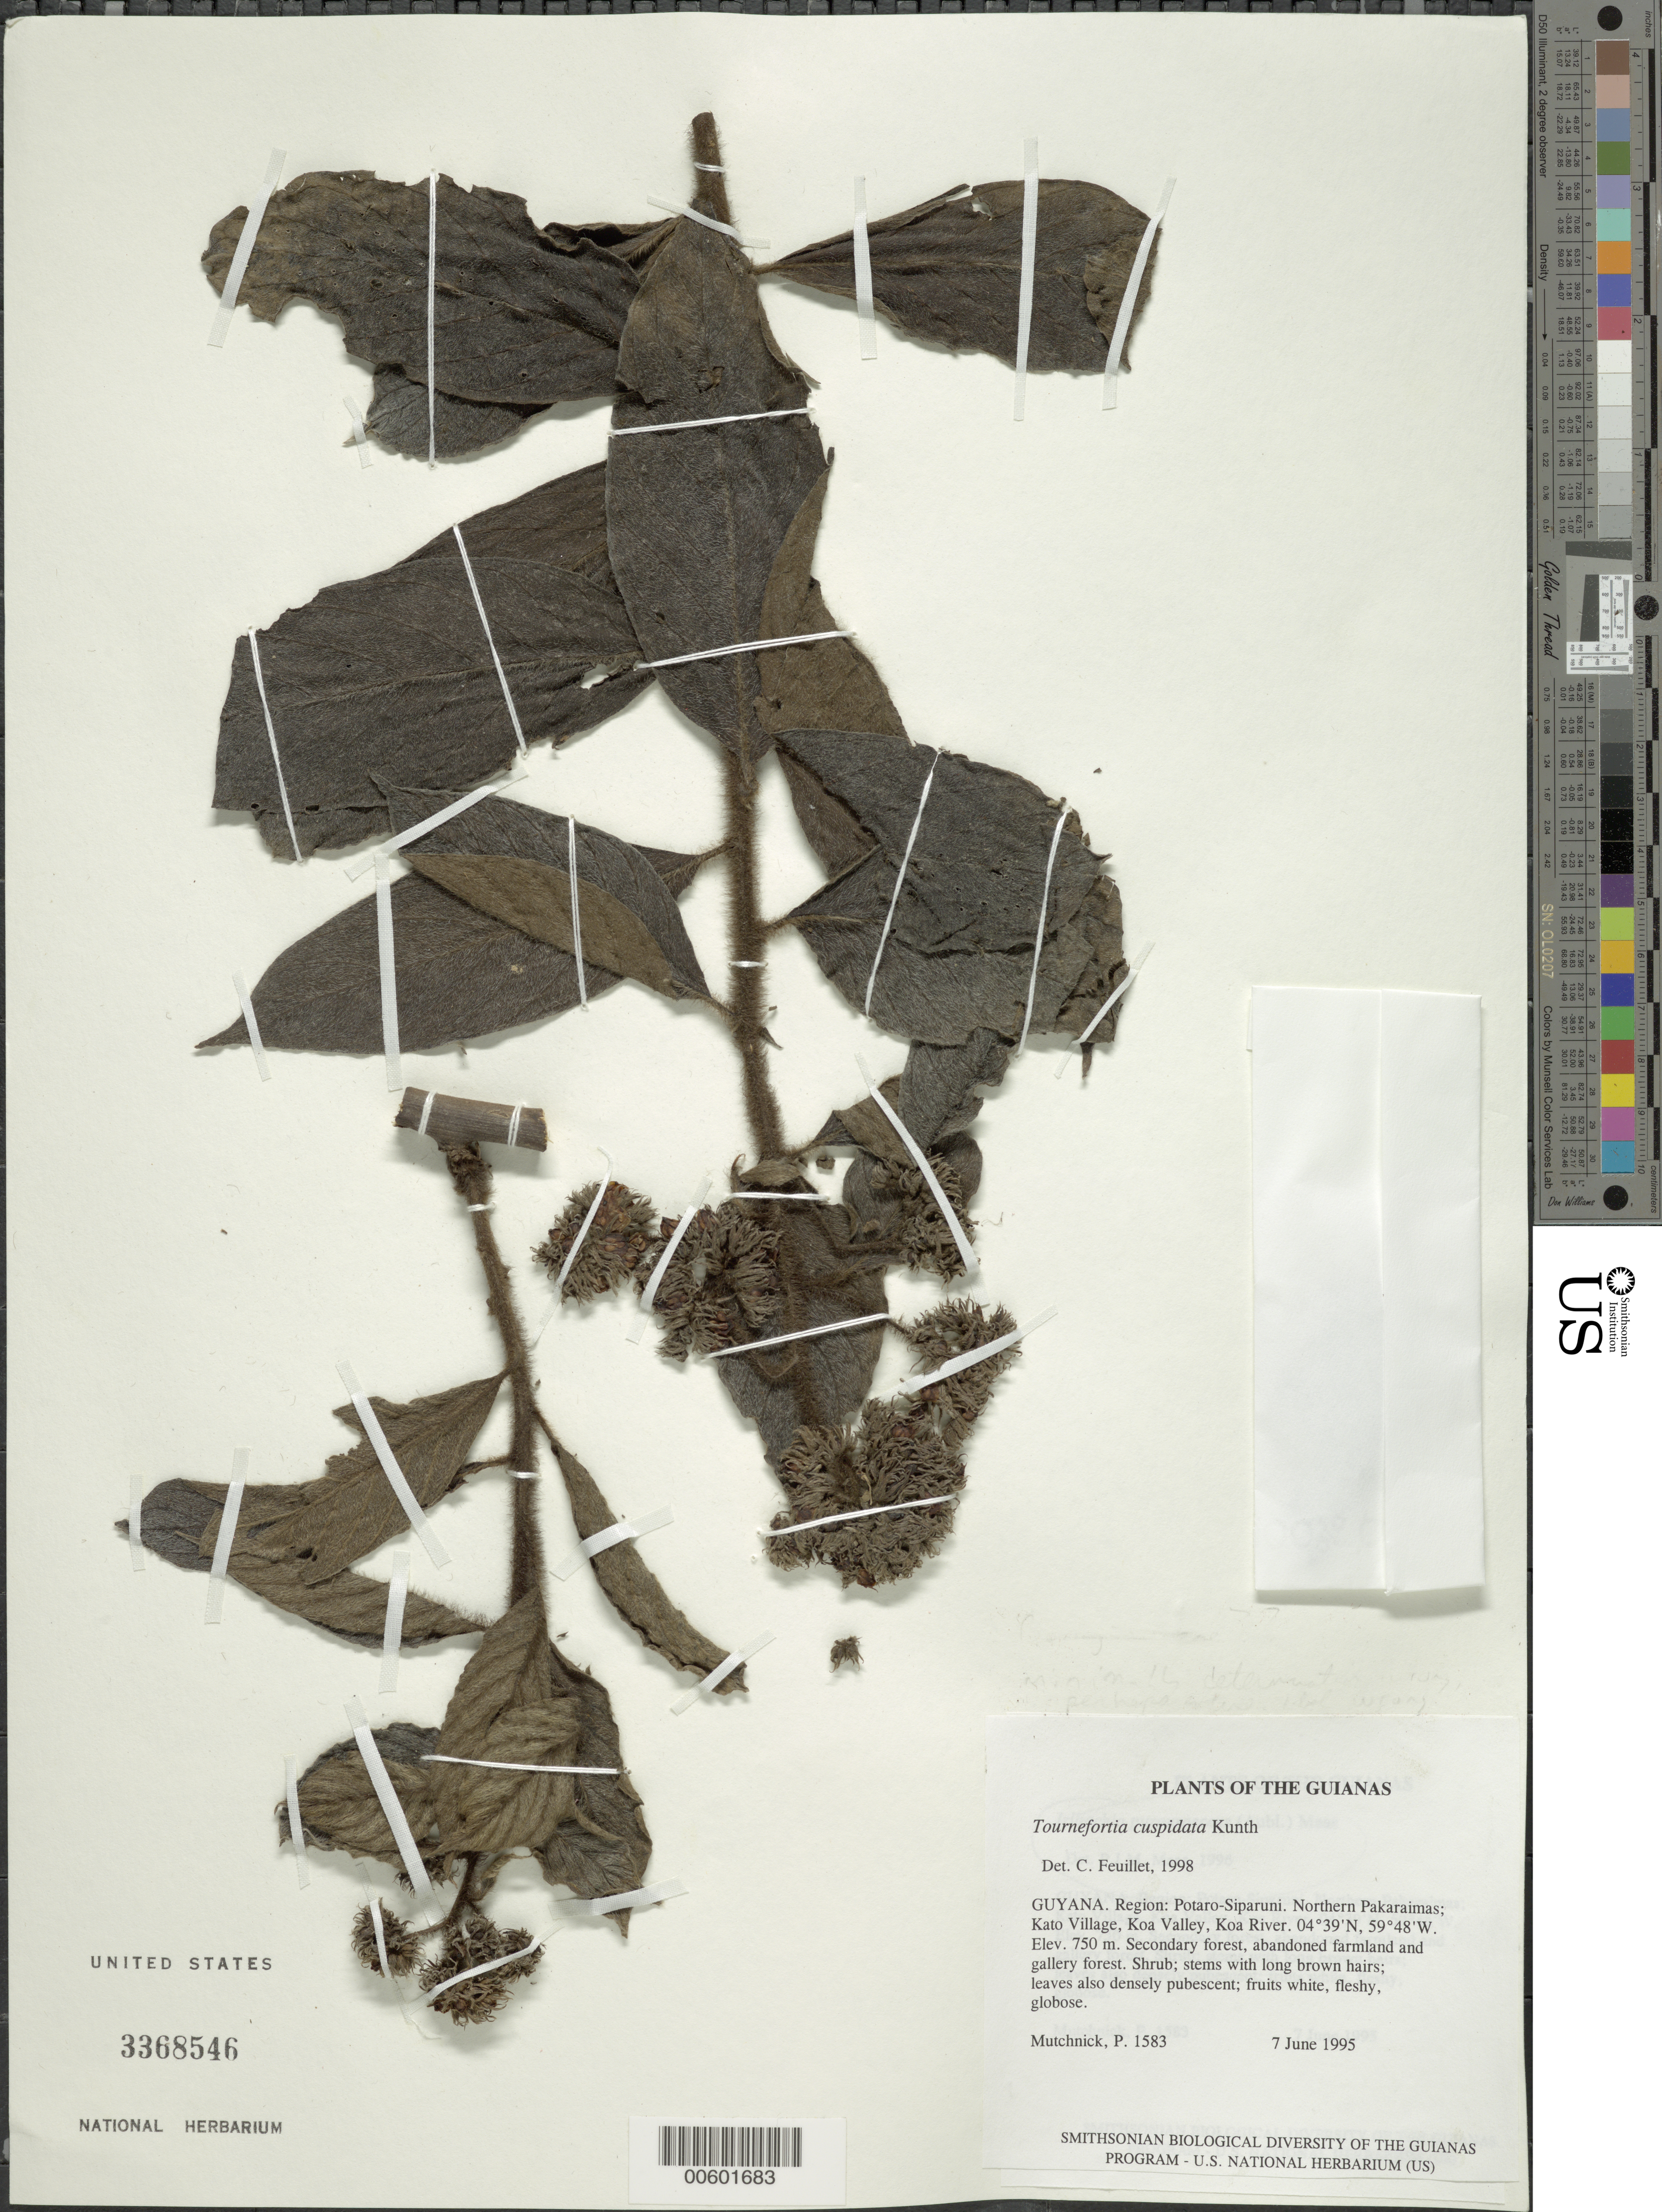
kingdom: Plantae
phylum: Tracheophyta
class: Magnoliopsida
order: Boraginales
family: Heliotropiaceae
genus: Tournefortia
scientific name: Tournefortia cuspidata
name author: Kunth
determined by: Feuillet, C.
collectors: P. Mutchnick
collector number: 1583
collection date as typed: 7 June 1995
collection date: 1995-06-07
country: Guyana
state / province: Potaro-Siparuni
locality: Northern Pakaraimas; Kato Village, Koa Valley, Koa River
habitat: Secondary forest, abandoned farmland and gallery forest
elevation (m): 750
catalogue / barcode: US 3368546